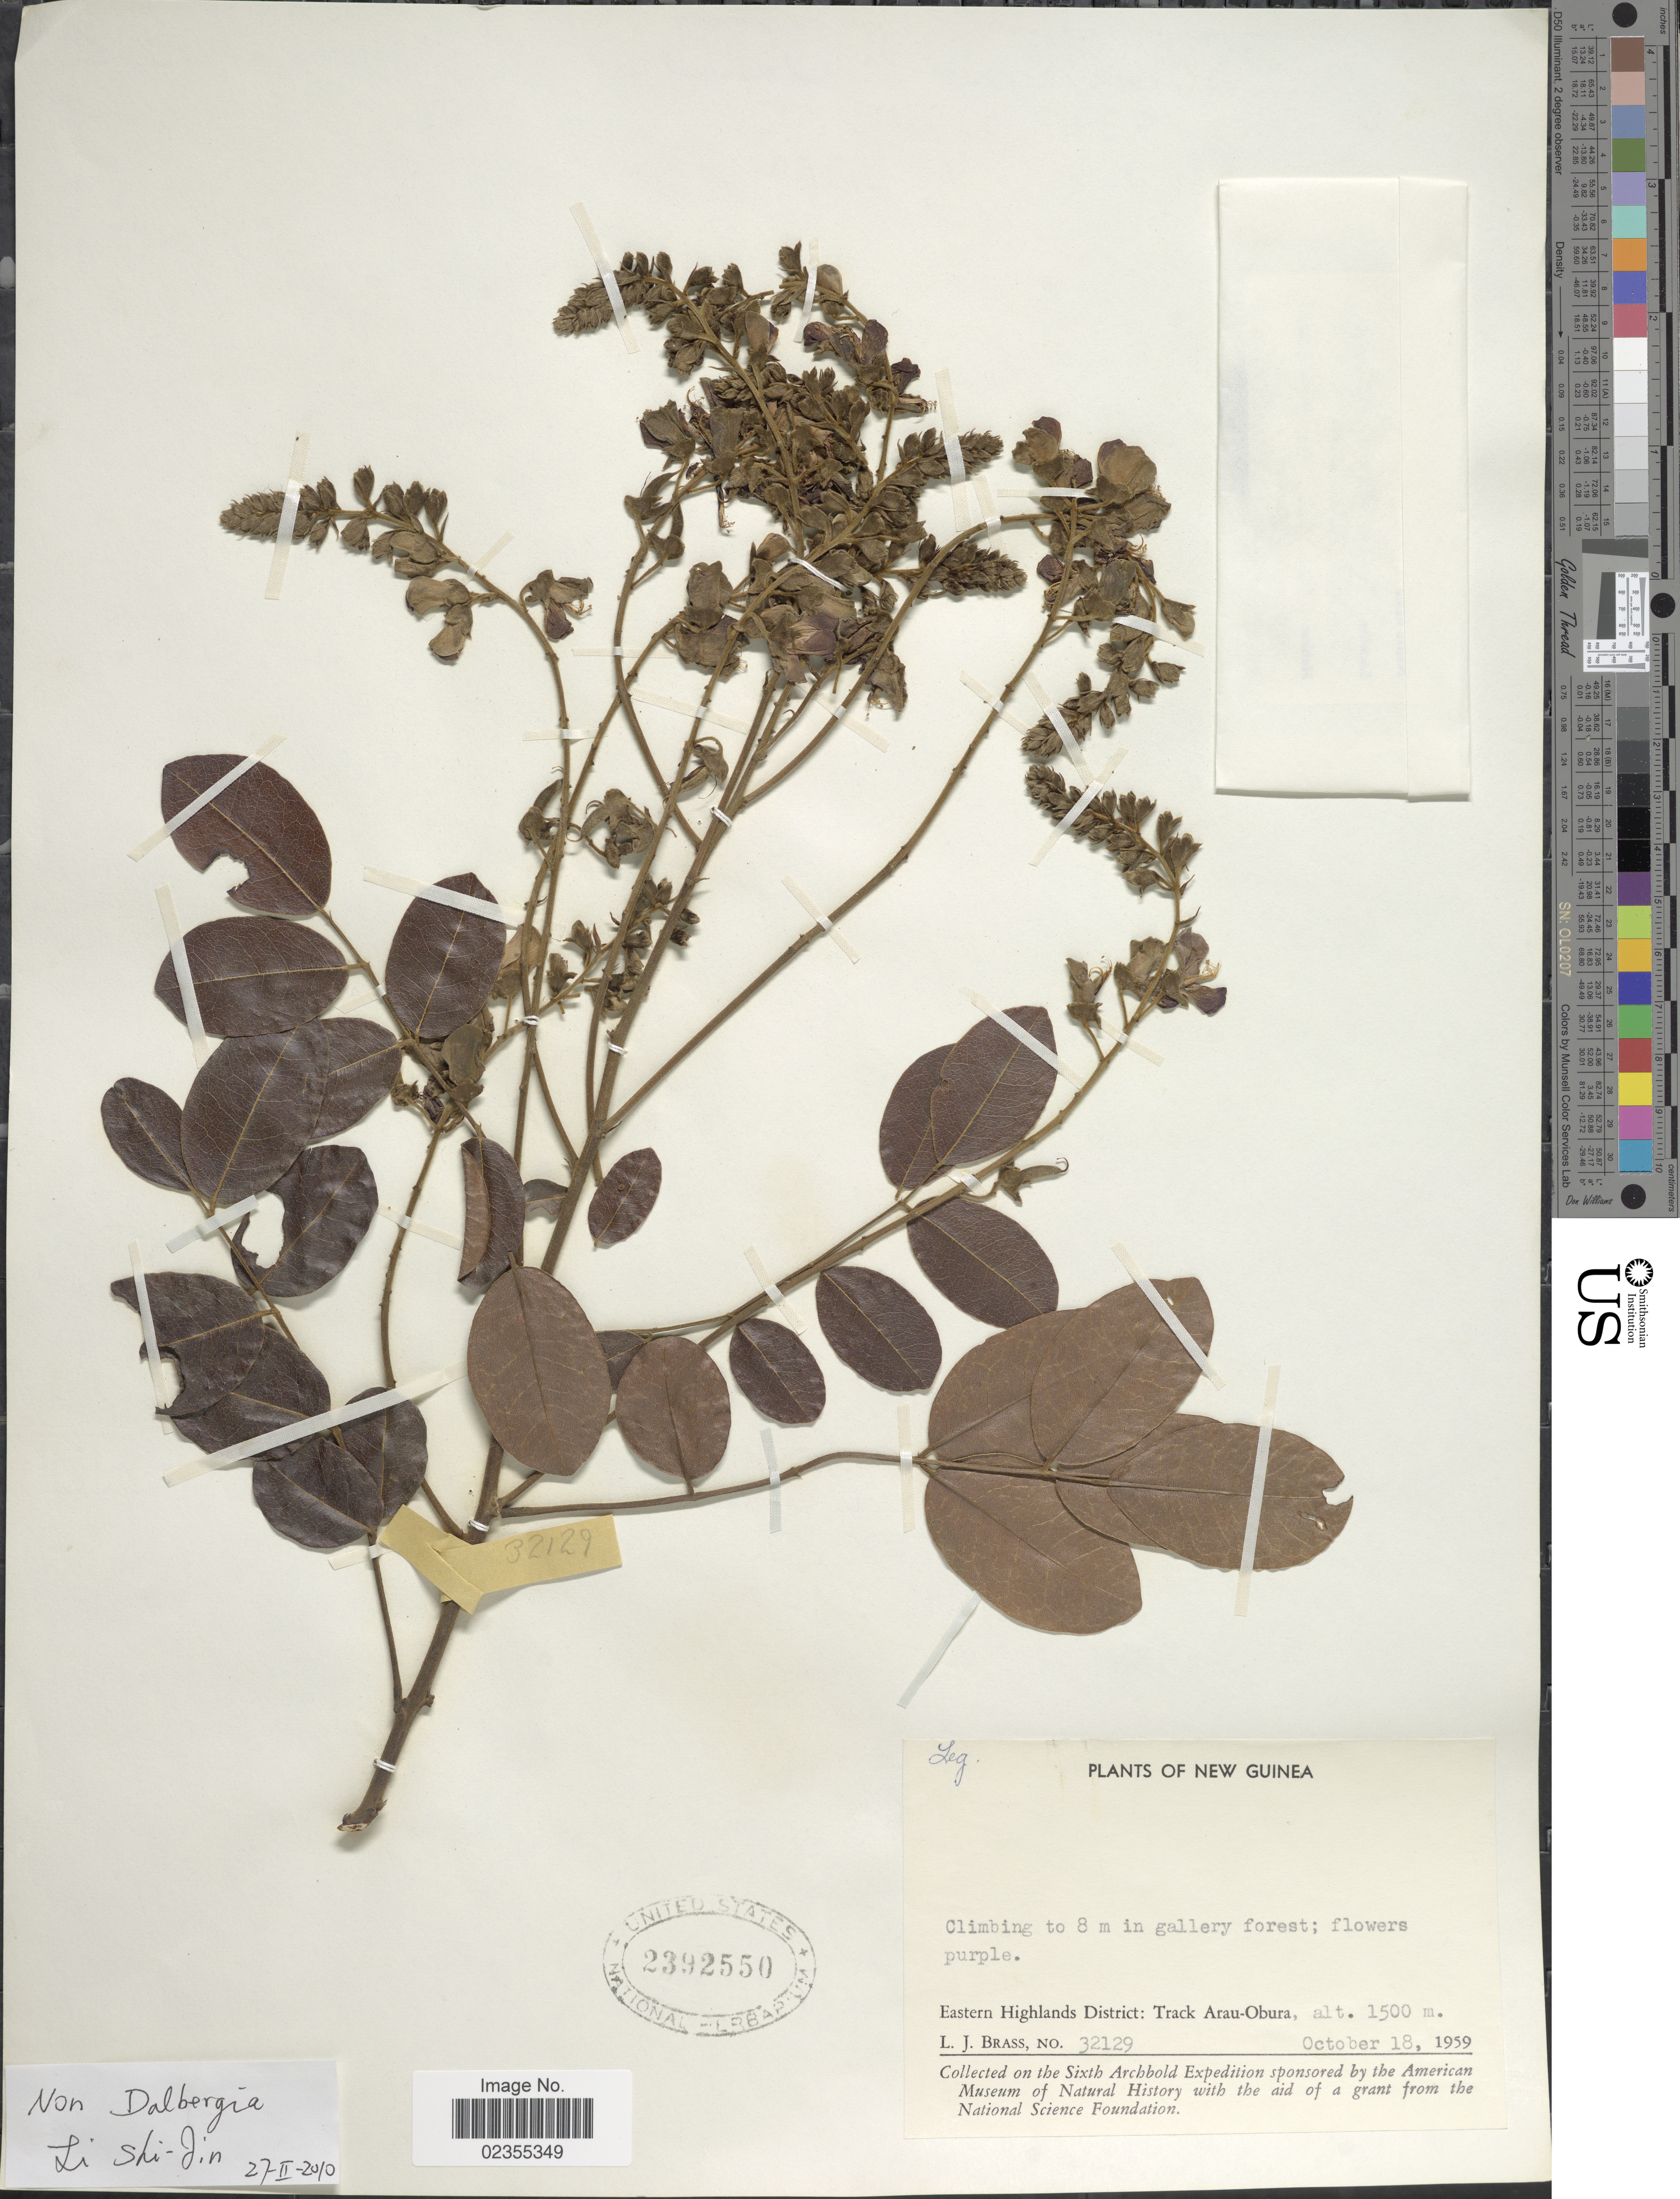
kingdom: Plantae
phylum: Tracheophyta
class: Magnoliopsida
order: Fabales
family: Fabaceae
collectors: L. J. Brass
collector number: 32129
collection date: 1959-10-18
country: Papua New Guinea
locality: New Guinea, Eastern Highlands District: Track Arau-Obura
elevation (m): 1500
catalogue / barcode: US 2392550